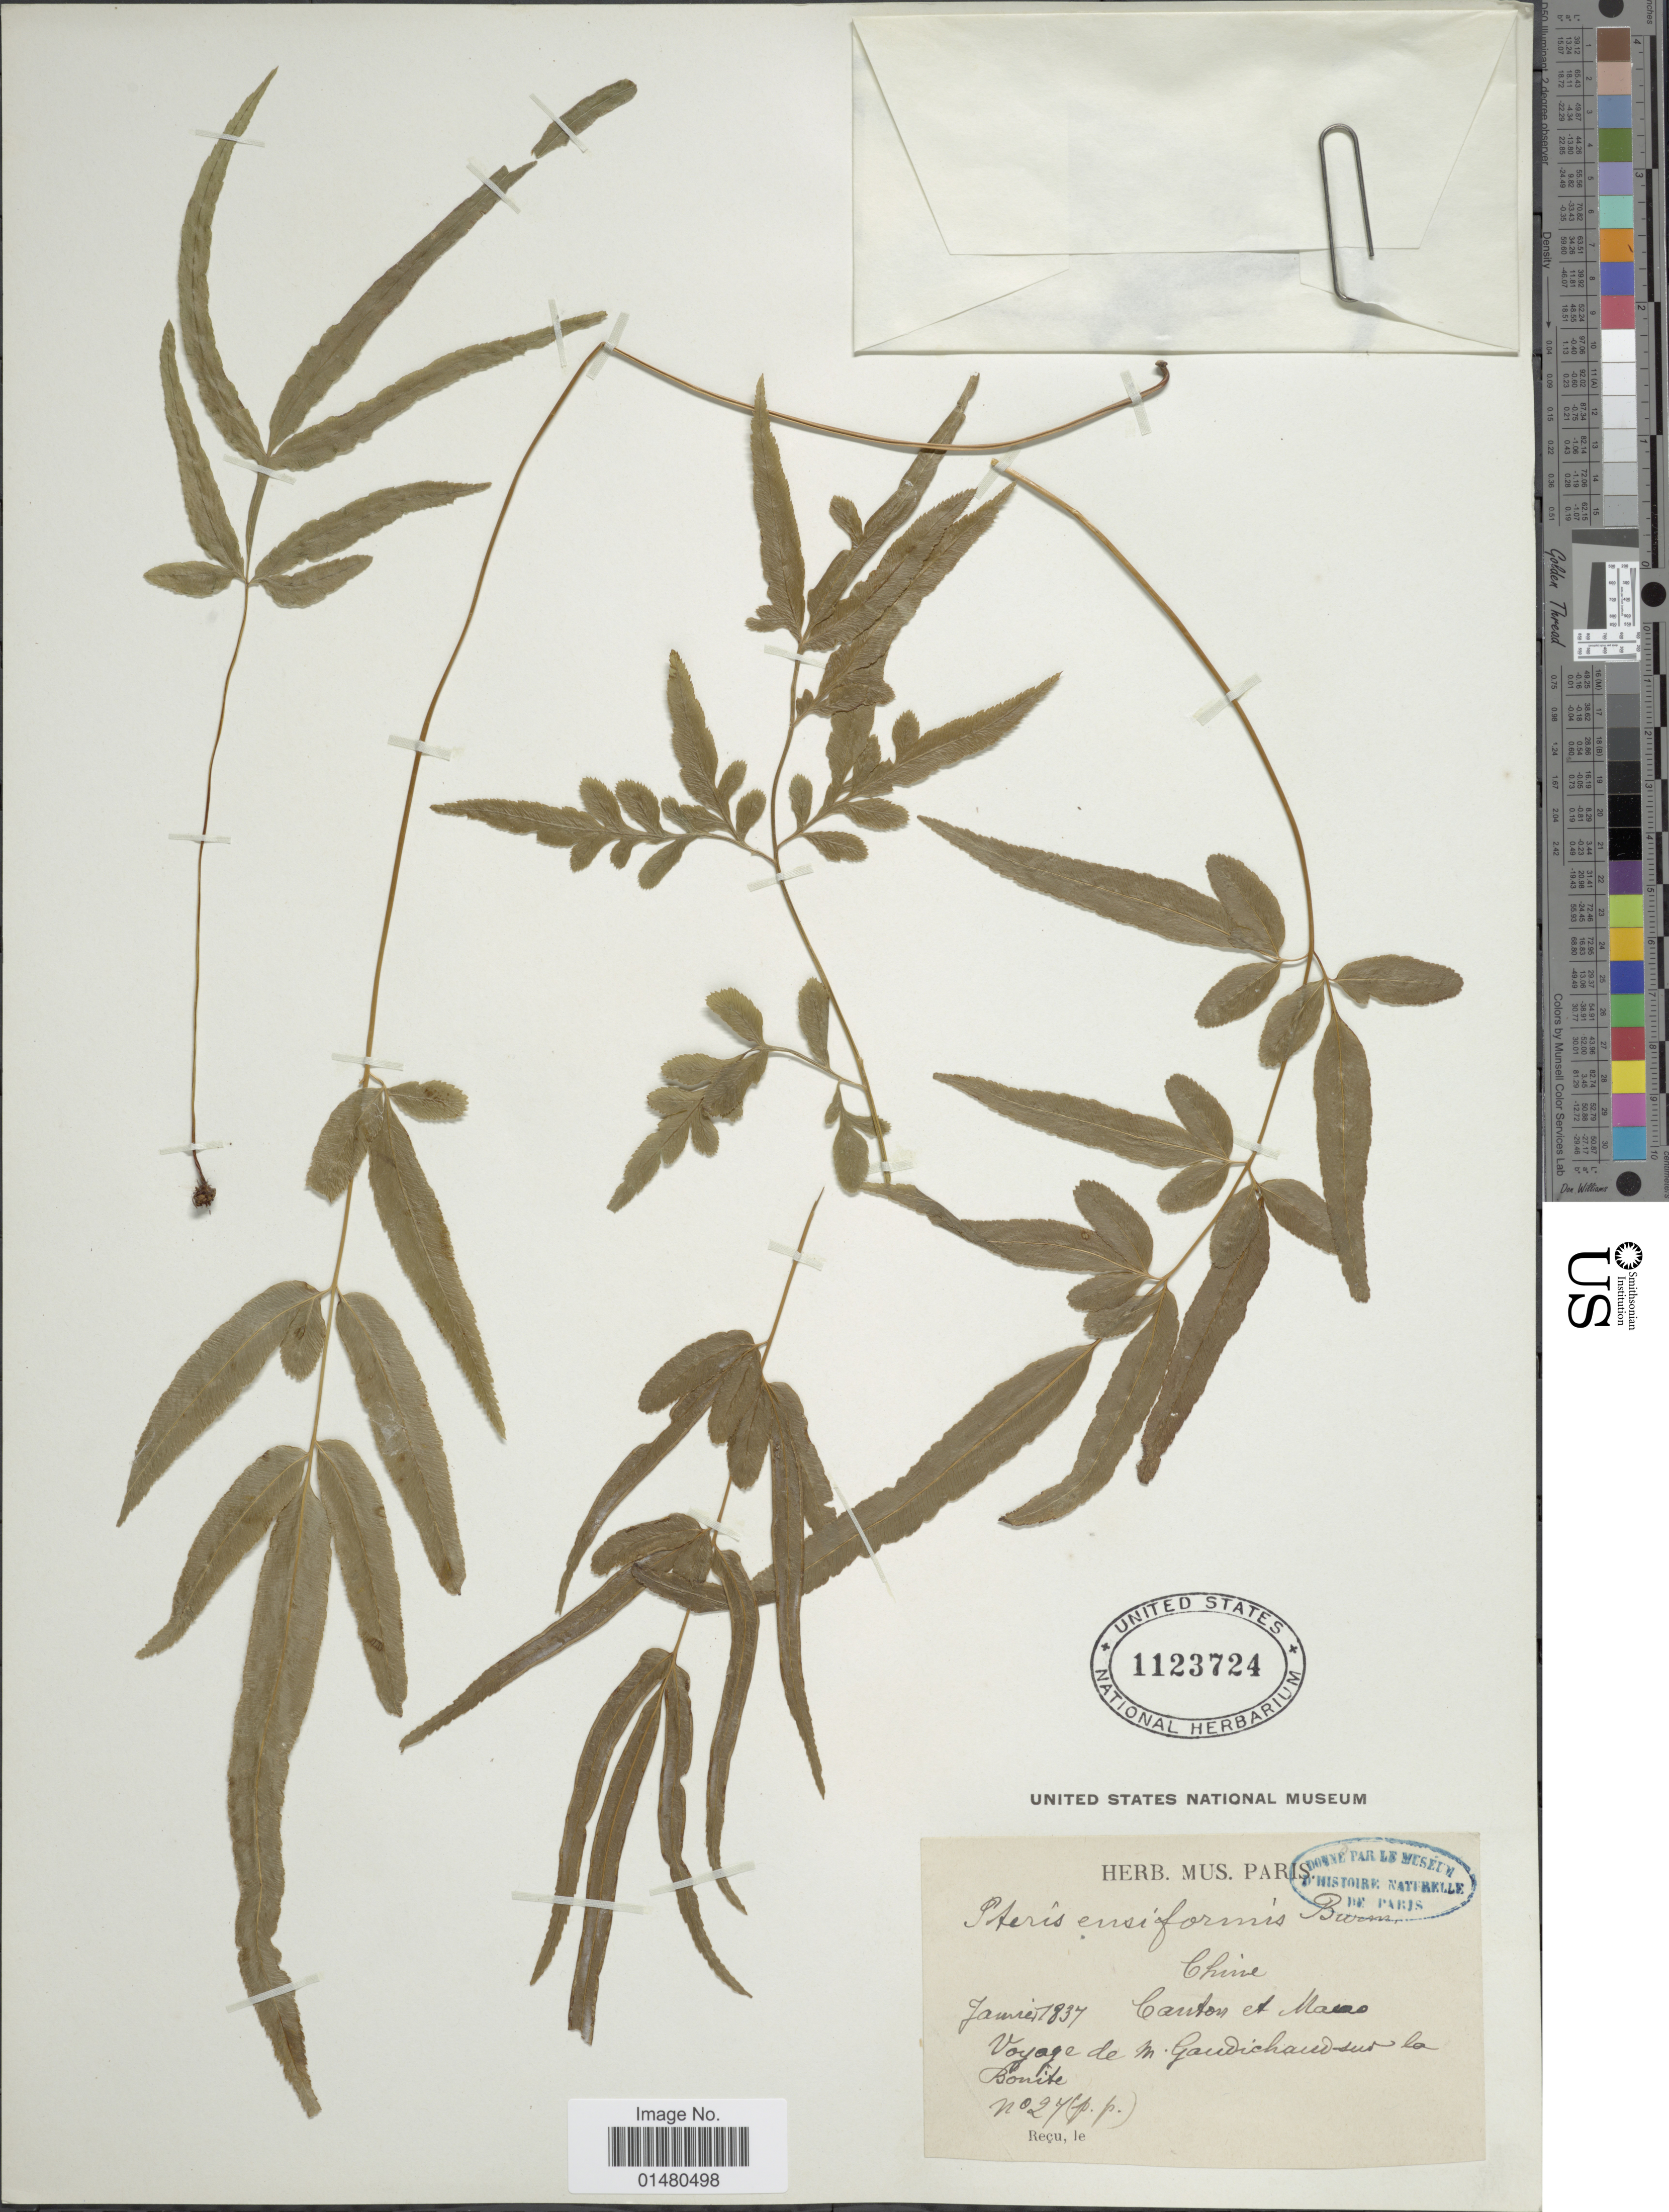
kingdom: Plantae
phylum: Tracheophyta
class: Polypodiopsida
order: Polypodiales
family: Pteridaceae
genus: Pteris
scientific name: Pteris ensiformis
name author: Burm. f.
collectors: -. Gaudichaud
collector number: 27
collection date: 1837-01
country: China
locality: Canton er Narao [interpreted]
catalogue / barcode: US 1123724